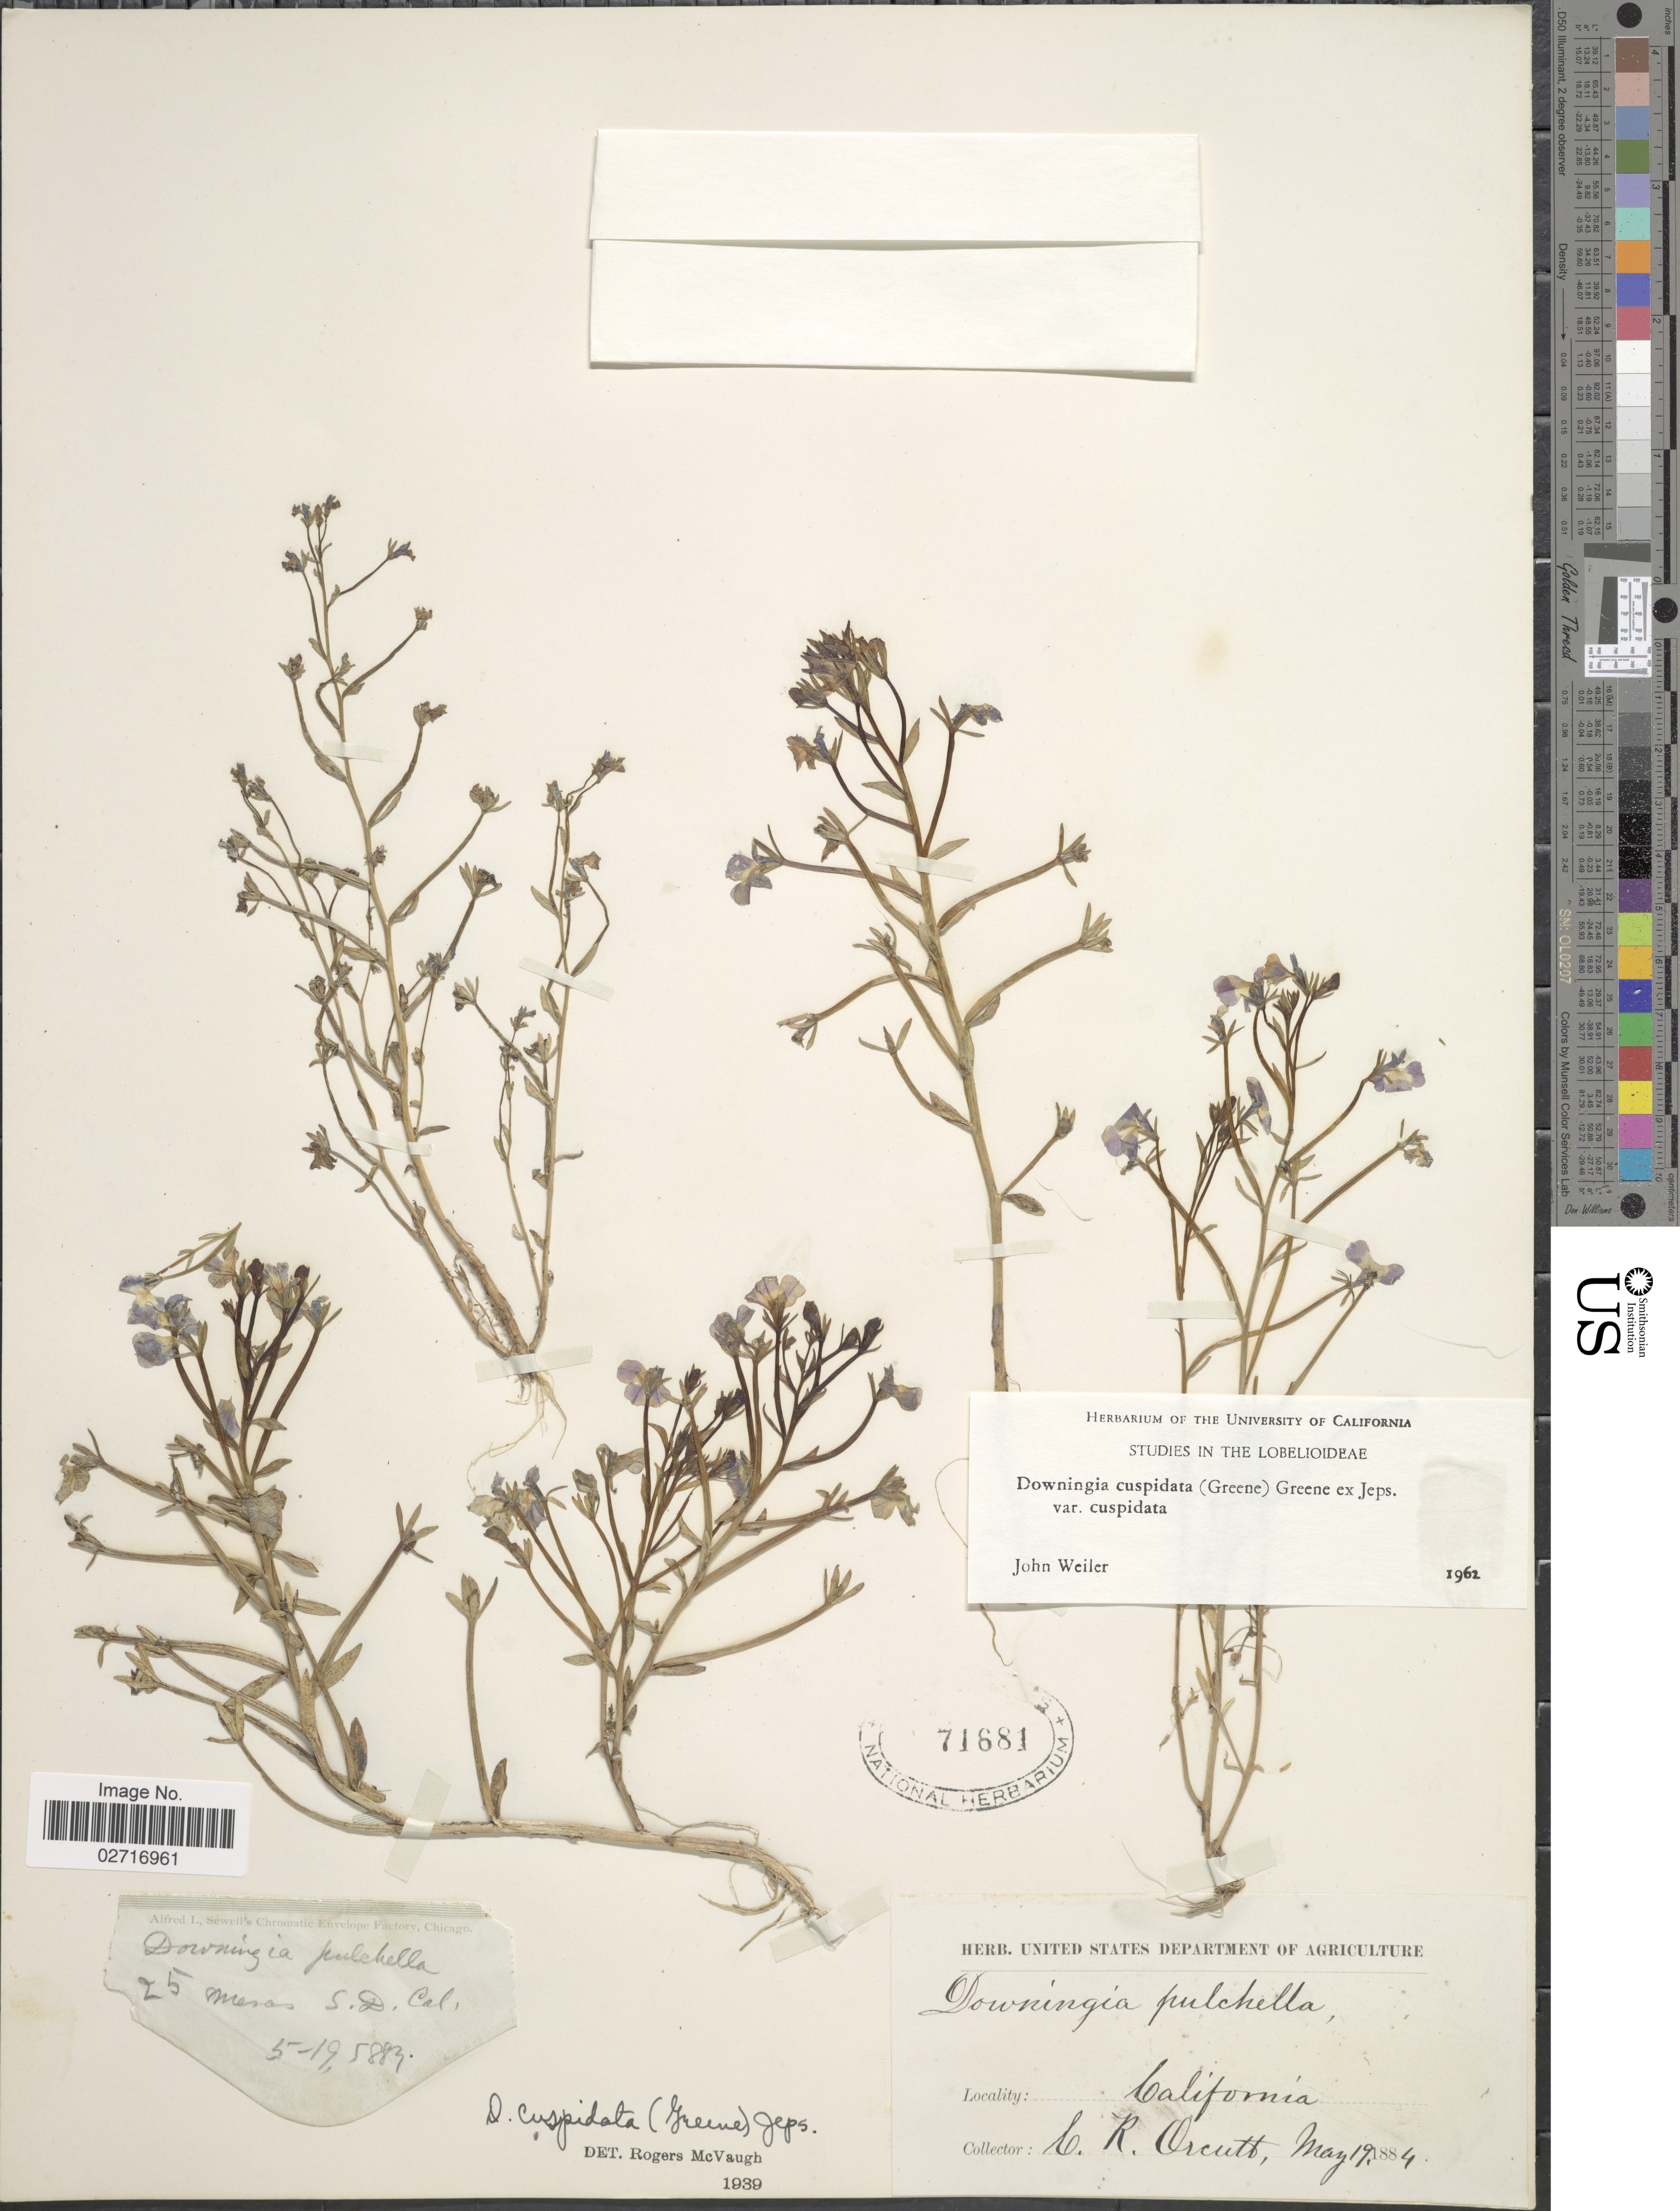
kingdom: Plantae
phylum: Tracheophyta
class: Magnoliopsida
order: Asterales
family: Campanulaceae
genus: Downingia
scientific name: Downingia cuspidata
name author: (Greene) Rattan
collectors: C. R. Orcutt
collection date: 1884-05-19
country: United States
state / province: California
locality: Mesas S. D.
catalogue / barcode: US 71681